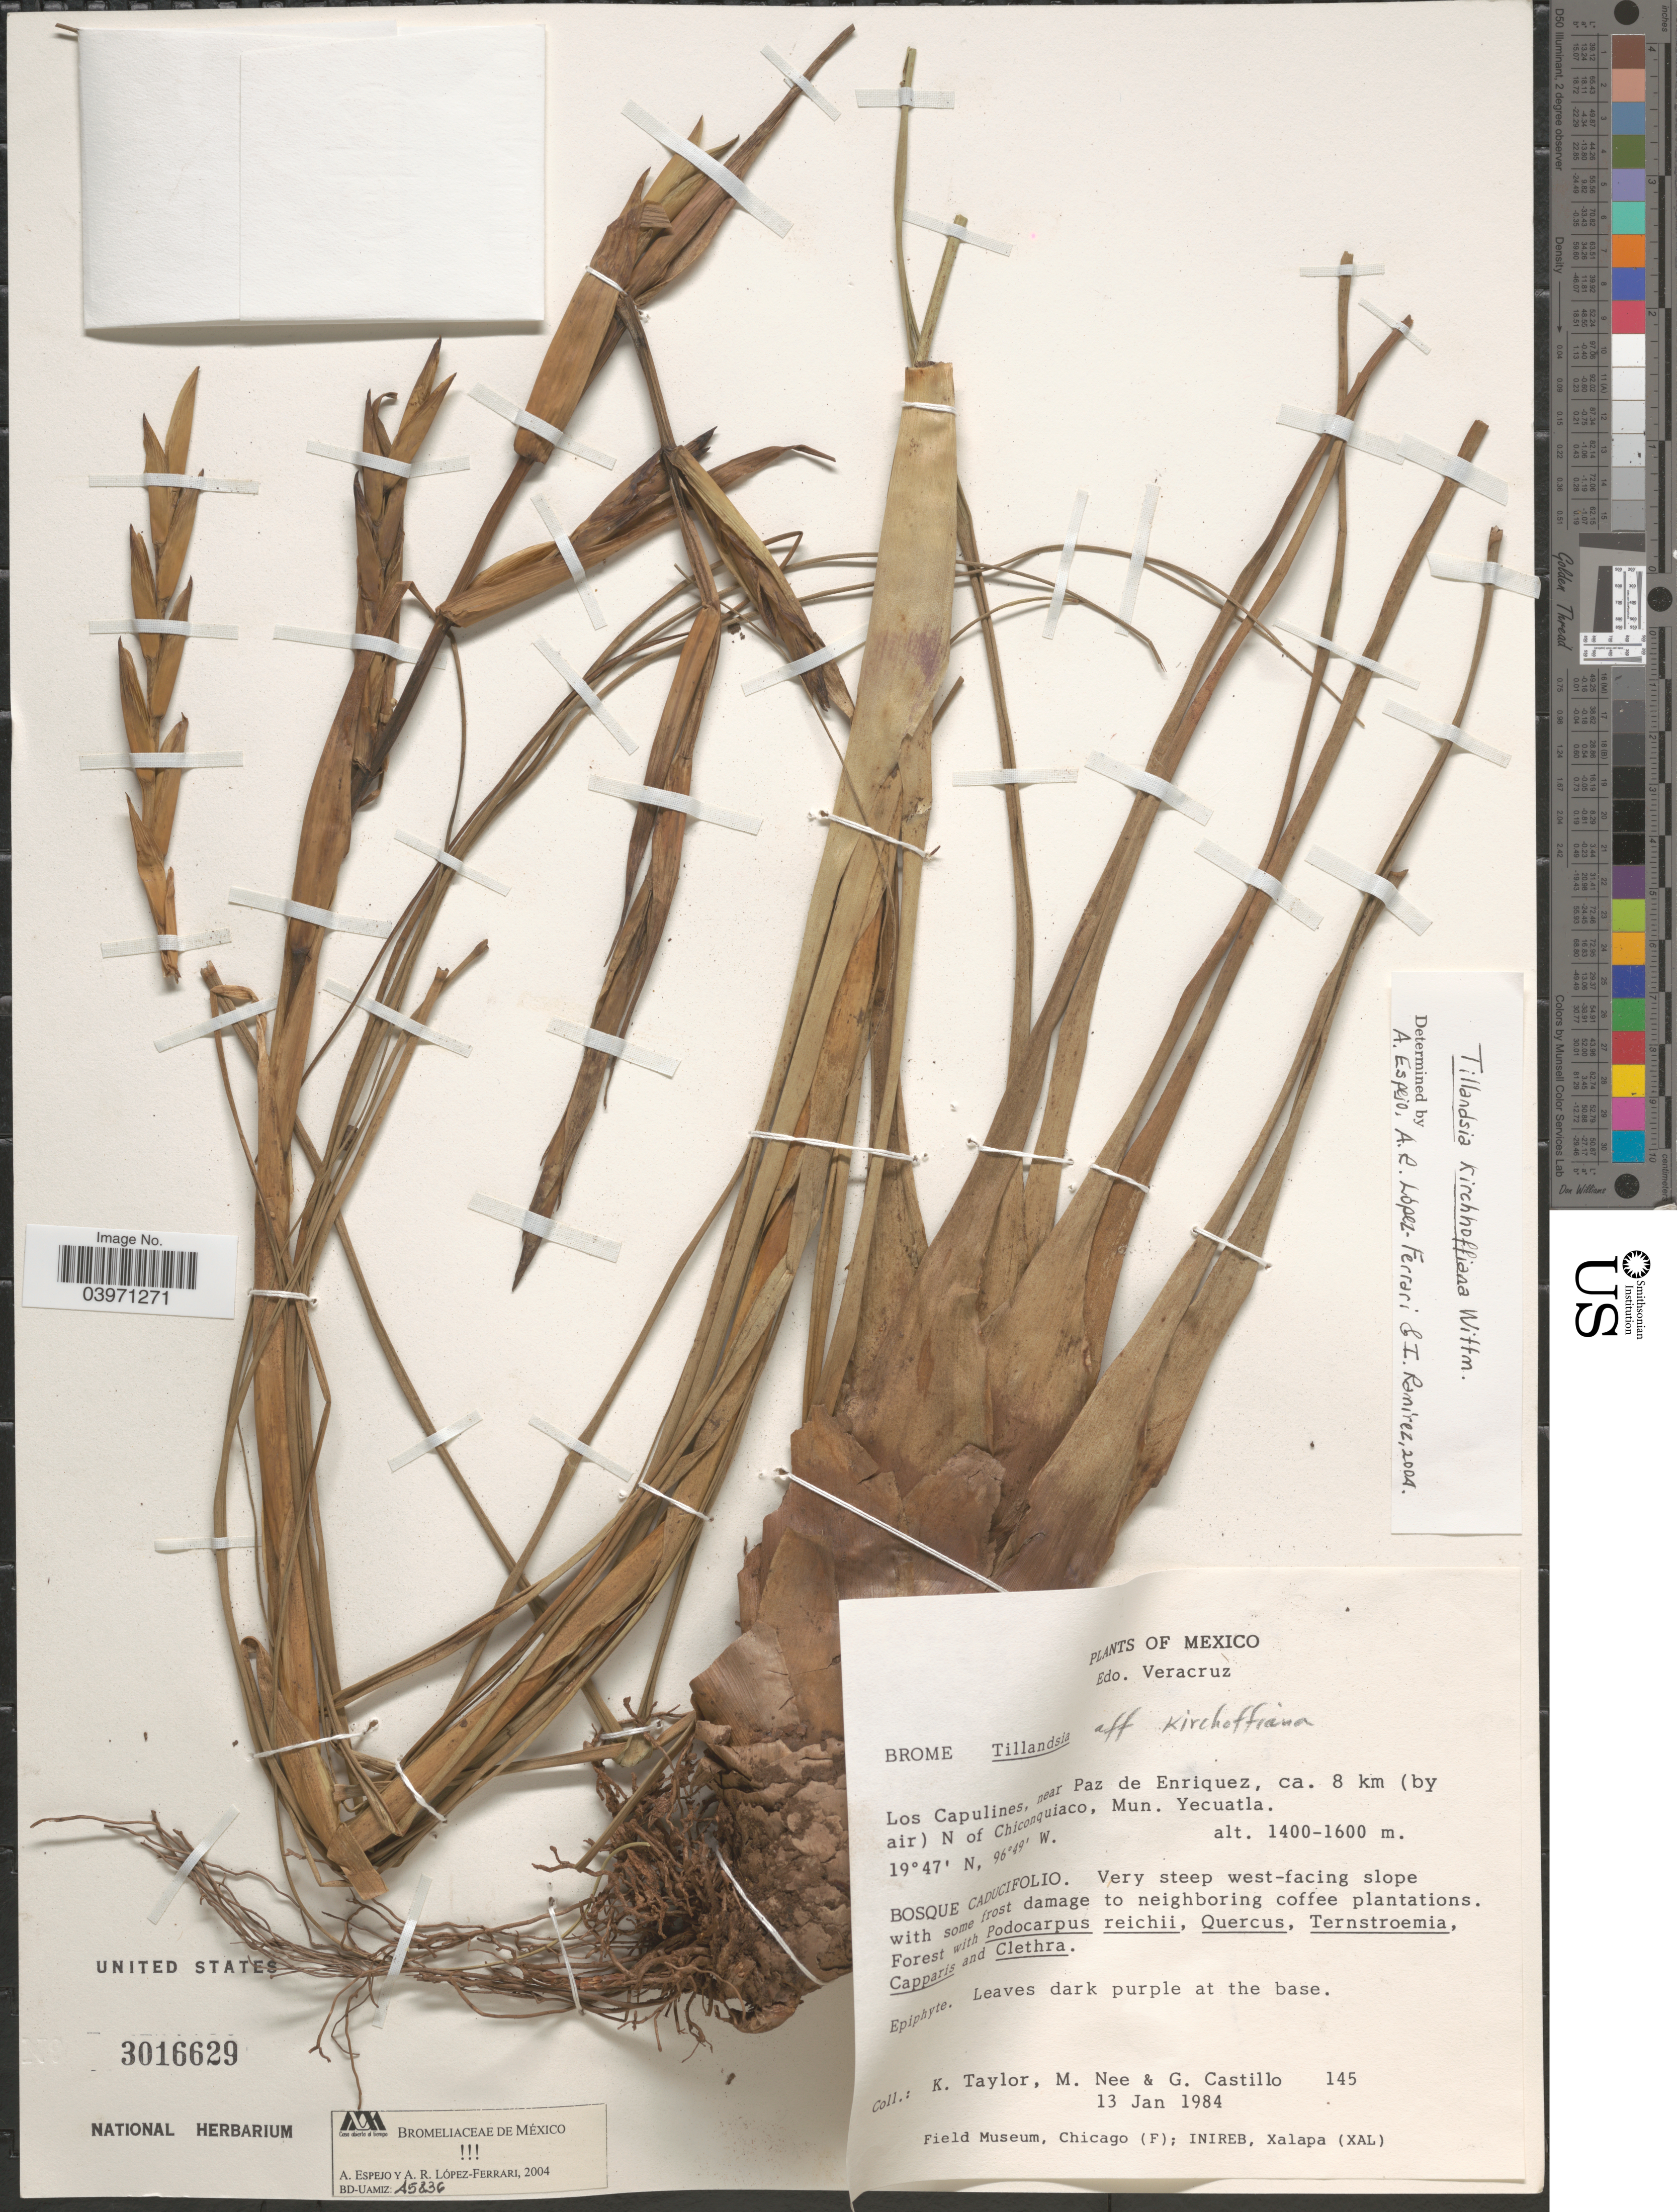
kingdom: Plantae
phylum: Tracheophyta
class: Liliopsida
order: Poales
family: Bromeliaceae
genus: Tillandsia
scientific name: Tillandsia kirchhoffiana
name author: Wittm.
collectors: K. Taylor, M. Nee & G. Castillo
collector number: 145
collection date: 1984-01-13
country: Mexico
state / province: Veracruz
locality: Edo. Veracruz. Los Capulines, near Paz de Enriquez, ca. 8 km (by air) N of Chiconquiaco, Mun. Yecuatla.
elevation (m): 1400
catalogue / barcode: US 3016629